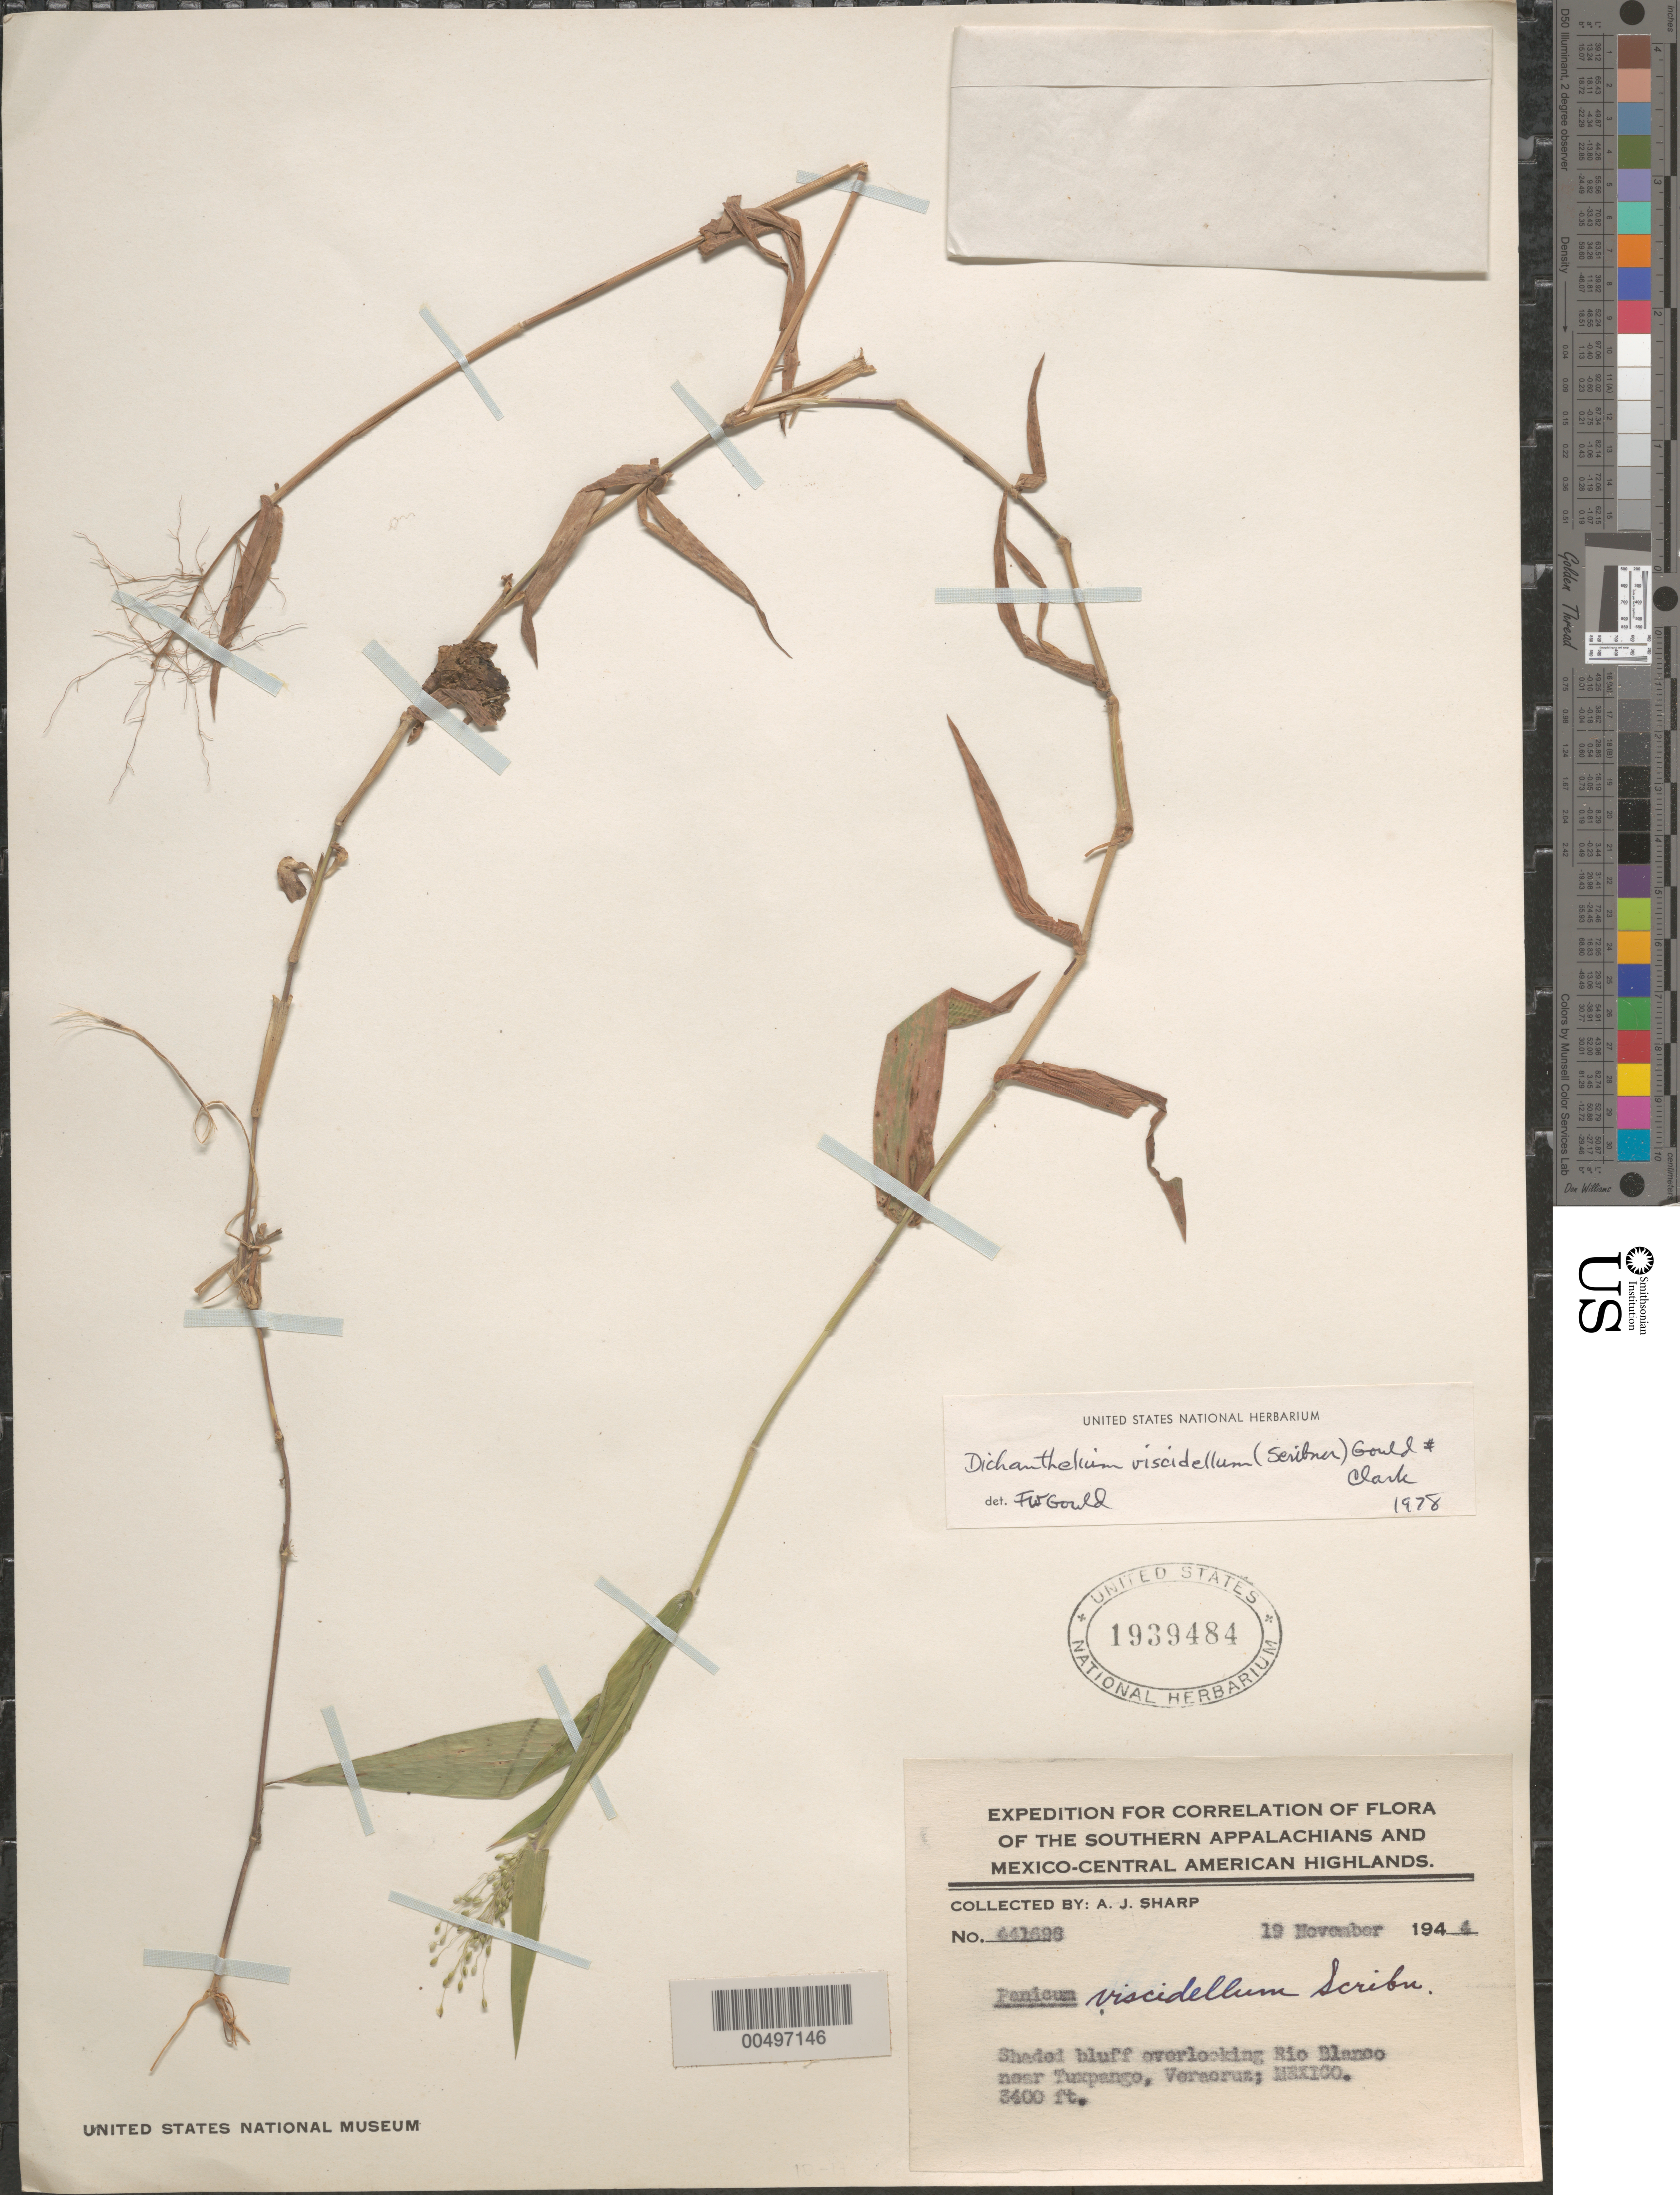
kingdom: Plantae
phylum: Tracheophyta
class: Liliopsida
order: Poales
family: Poaceae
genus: Dichanthelium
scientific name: Dichanthelium viscidellum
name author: (Scribn.) Gould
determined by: Gould, F. W.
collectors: A. J. Sharp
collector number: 441698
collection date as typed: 19 Nov 1944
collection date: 1944-11-19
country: Mexico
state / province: Veracruz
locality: Overlooking Rio Blanco near Tuxpango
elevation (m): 1036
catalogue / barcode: US 1939484